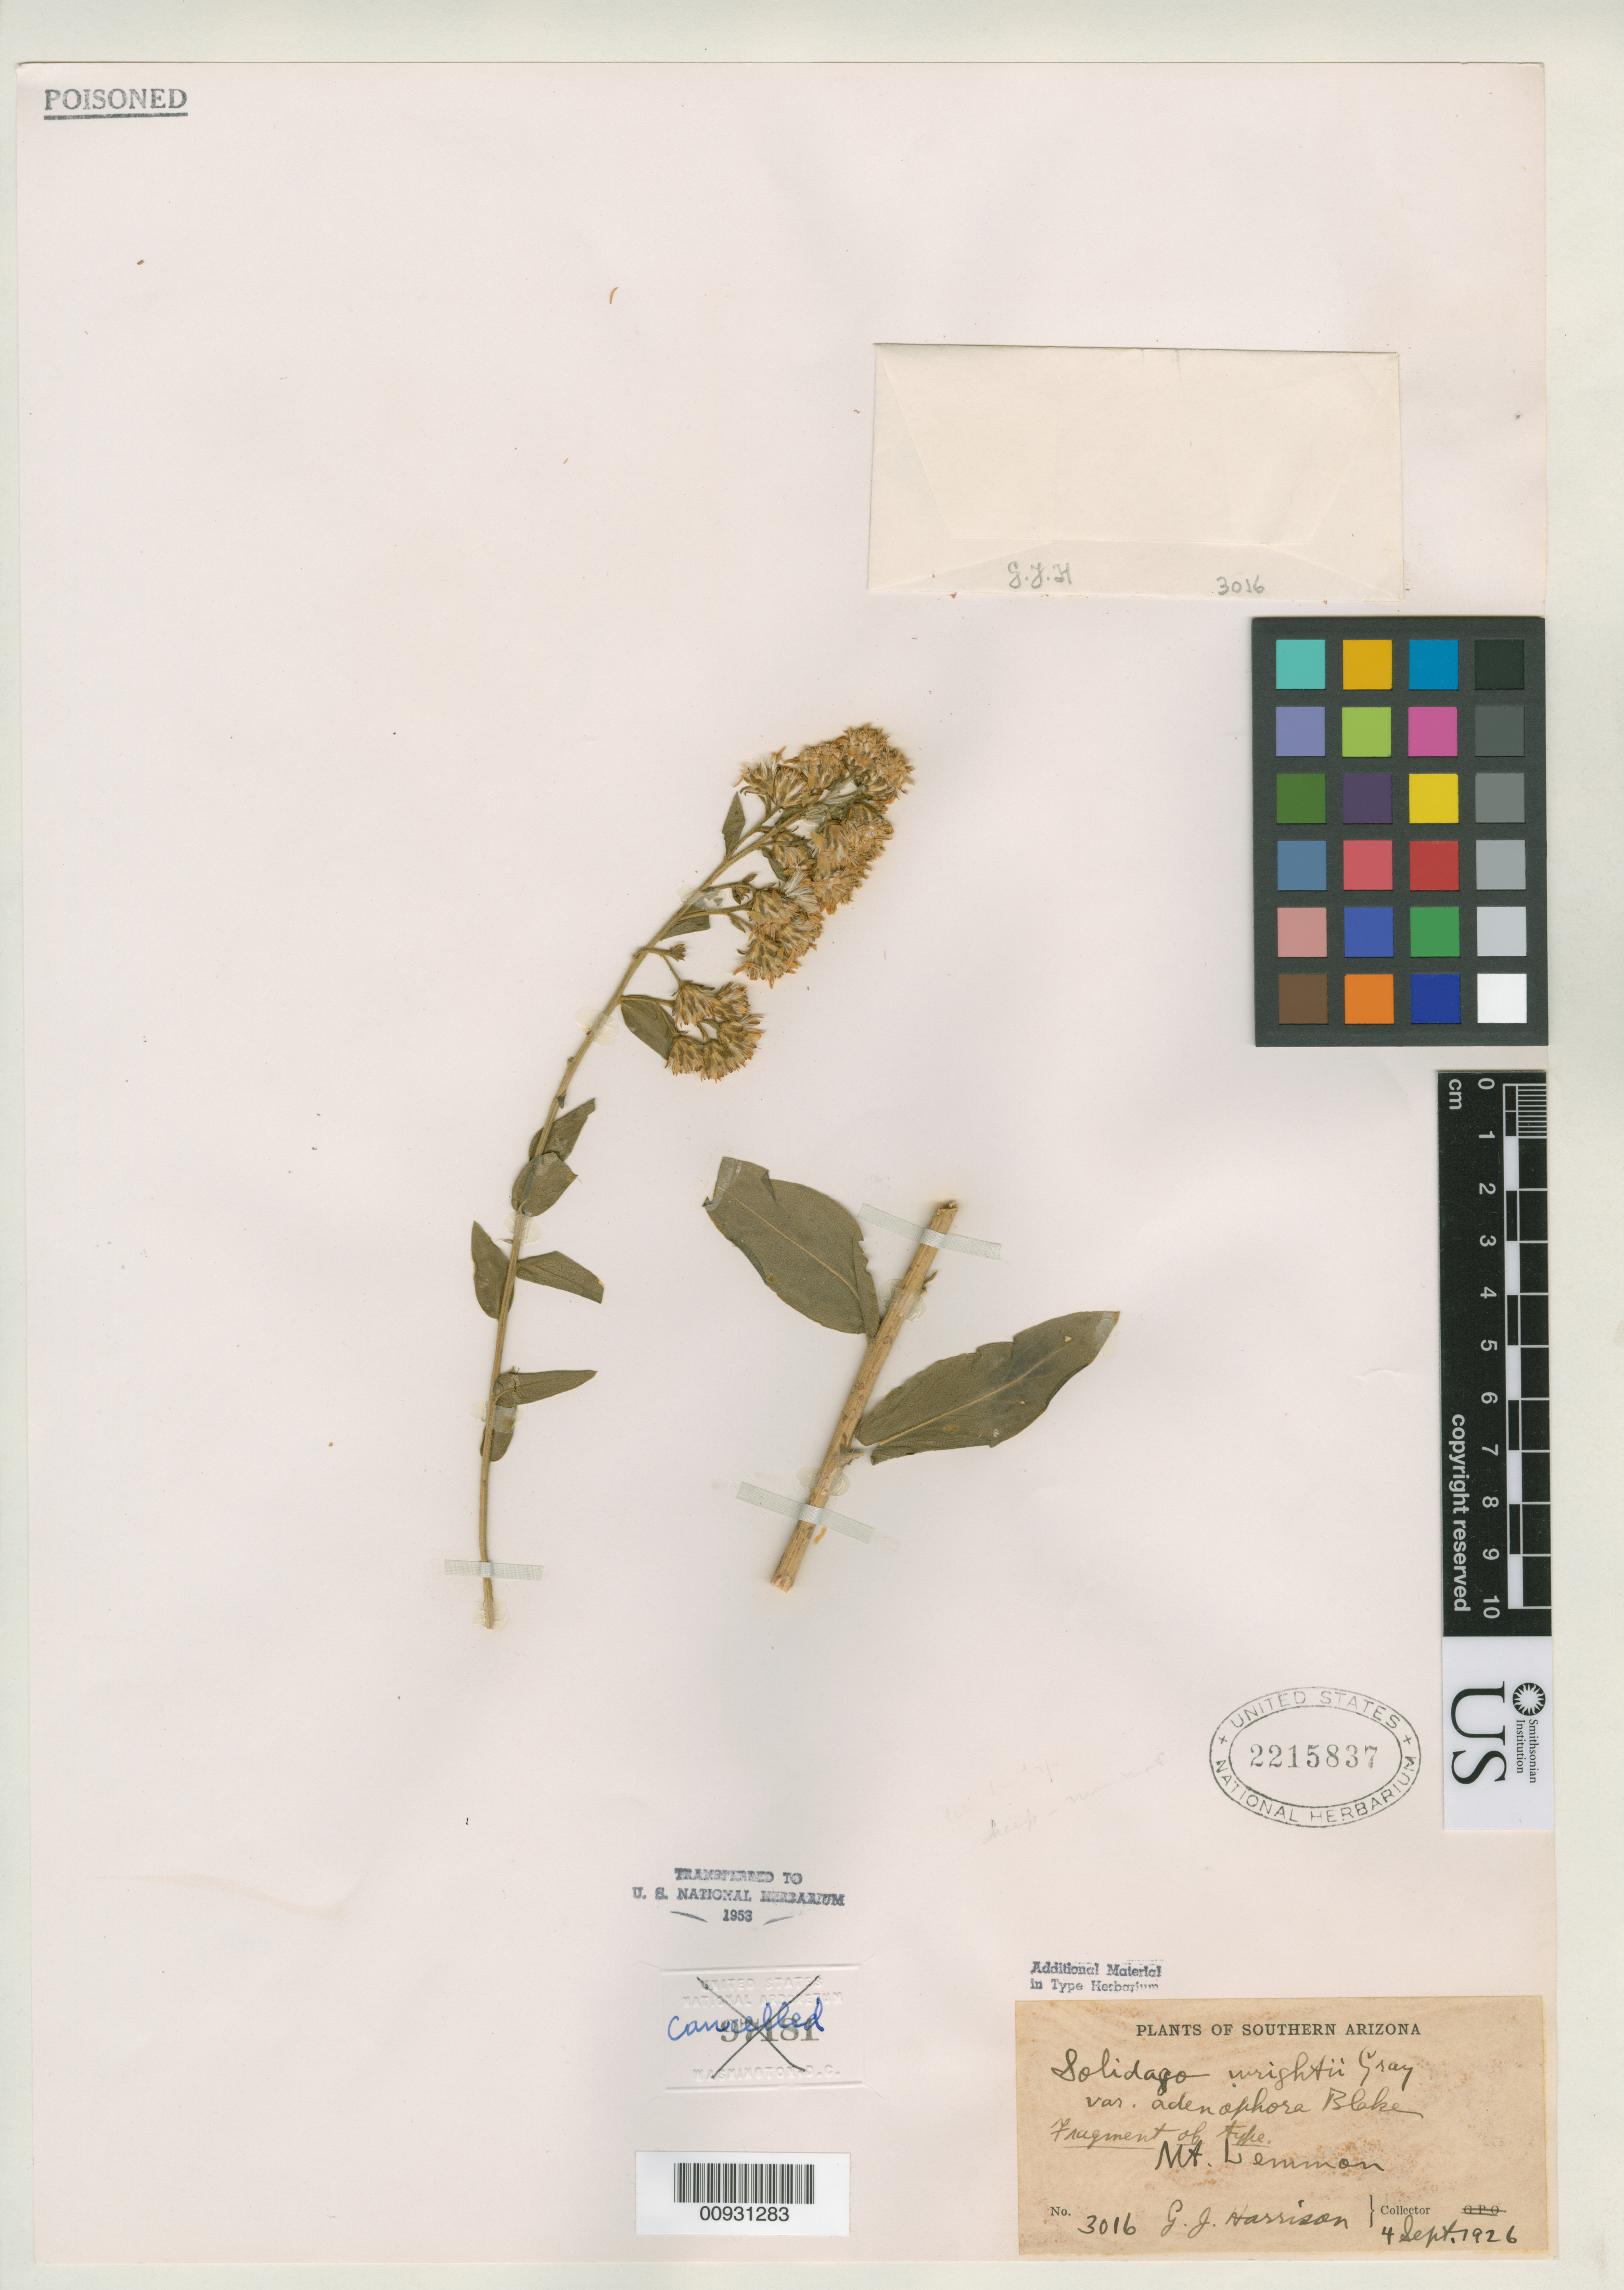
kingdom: Plantae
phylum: Tracheophyta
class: Magnoliopsida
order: Asterales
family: Asteraceae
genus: Solidago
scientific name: Solidago wrightii var. adenophora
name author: S.F. Blake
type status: Isotype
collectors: G. J. Harrison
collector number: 3016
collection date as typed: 04 Sep 1926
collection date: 1926-09-04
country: United States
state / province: Arizona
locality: Mt. Lemmon.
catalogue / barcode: US 2215837